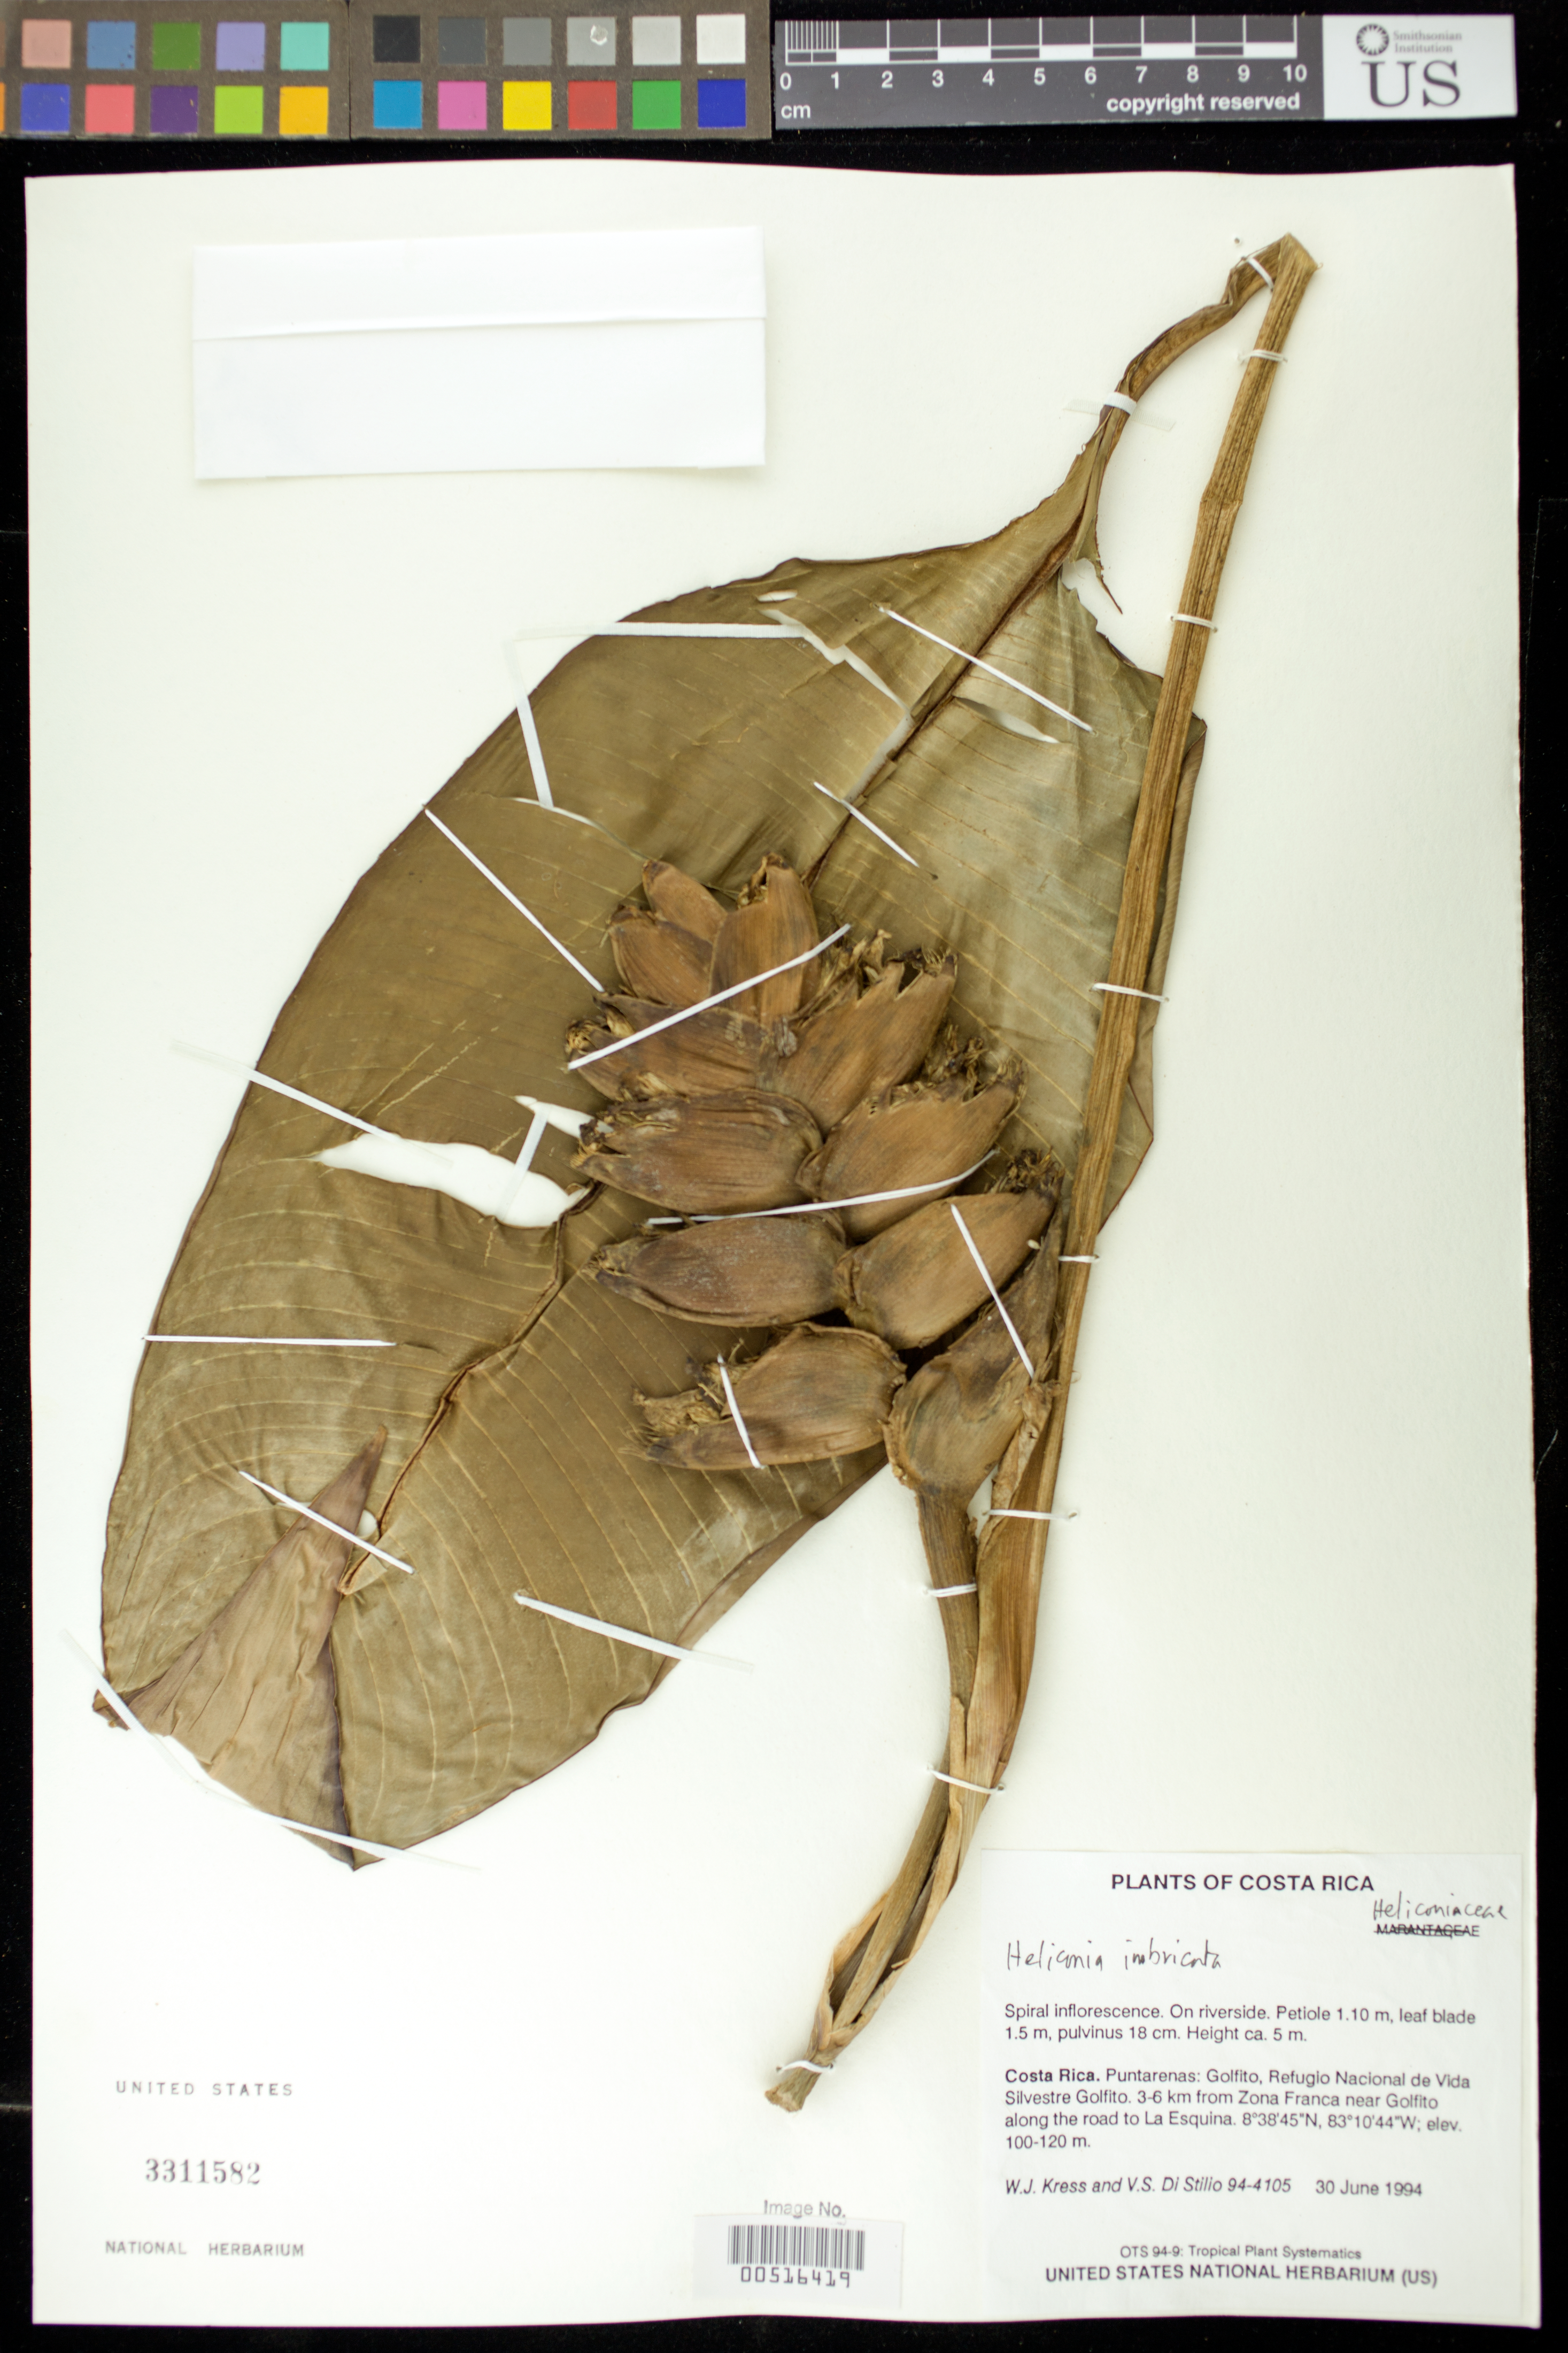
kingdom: Plantae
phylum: Tracheophyta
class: Liliopsida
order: Zingiberales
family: Heliconiaceae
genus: Heliconia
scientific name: Heliconia imbricata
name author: (Kuntze) Baker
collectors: W. J. Kress & V. Di Stilio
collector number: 94-4105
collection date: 1994-06-30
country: Costa Rica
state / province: Puntarenas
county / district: Golfito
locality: Refugio Nacional de Vida Silvestre Golfito. 3-6 km from Zona Franca near Golfito along the road to La Esquina.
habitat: Riverside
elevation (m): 100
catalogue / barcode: US 3311582